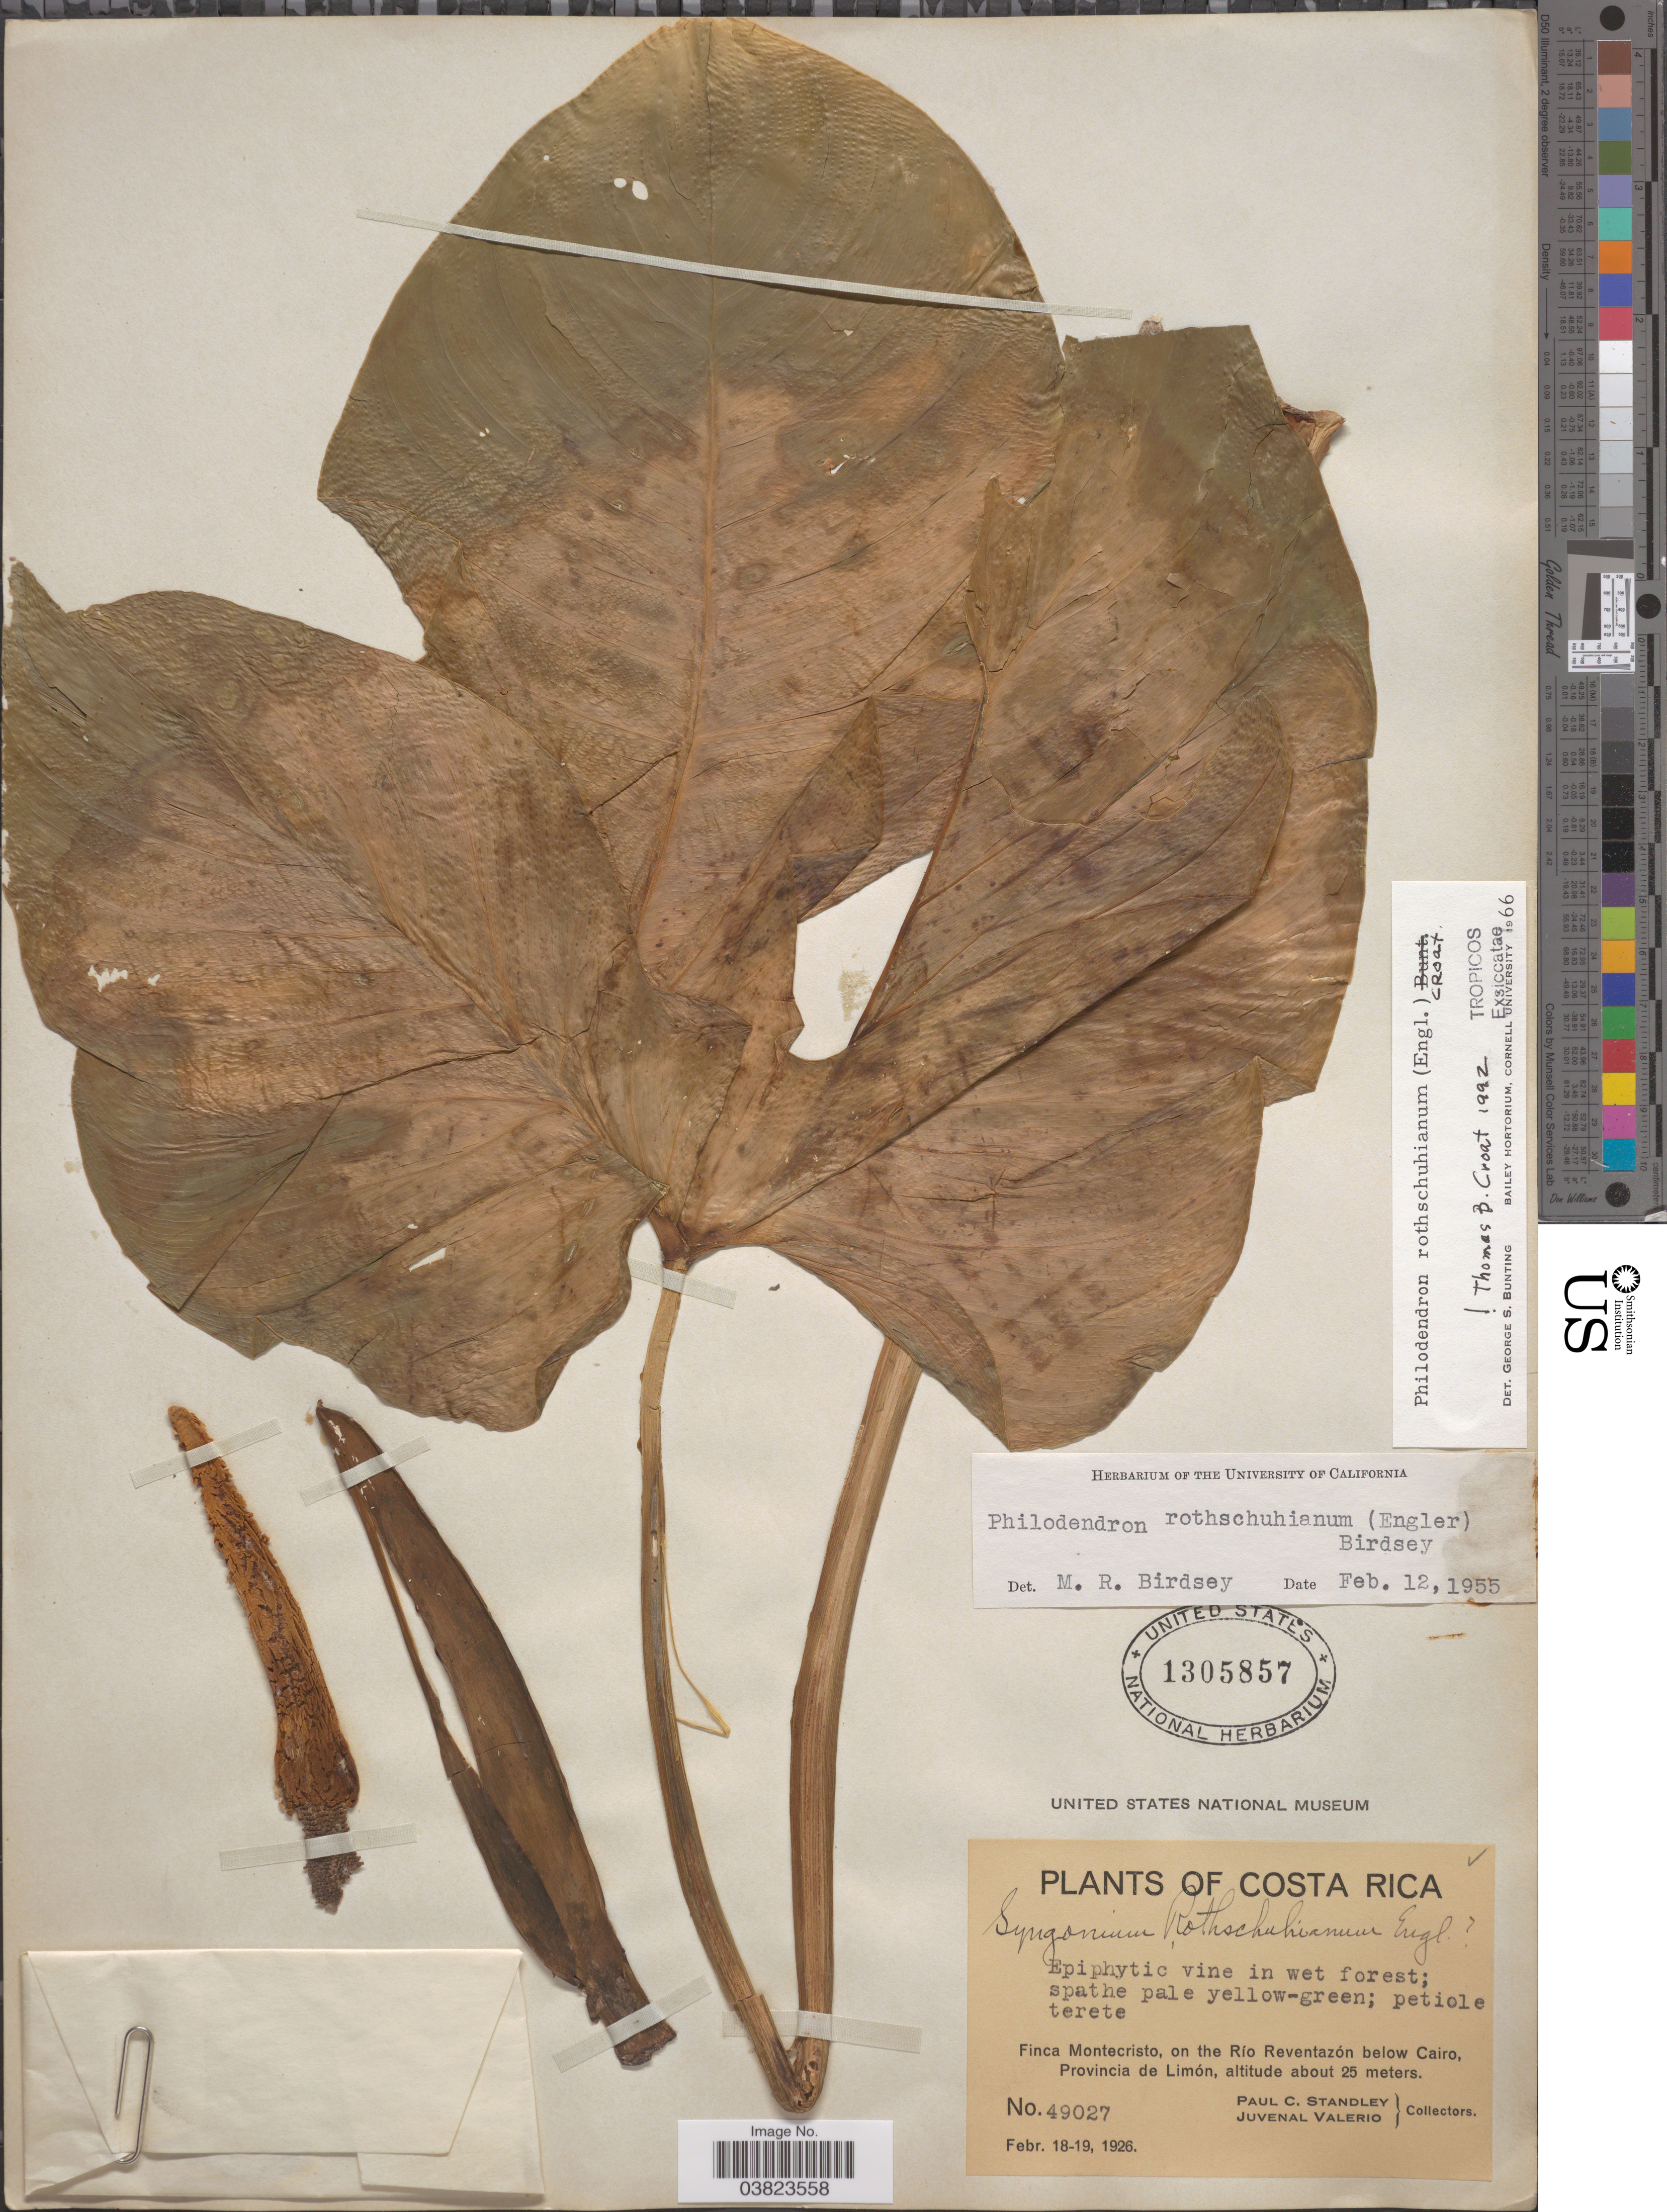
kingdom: Plantae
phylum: Tracheophyta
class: Liliopsida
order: Alismatales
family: Araceae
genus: Philodendron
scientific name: Philodendron rothschuhianum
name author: (Engl.) Croat & Grayum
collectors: P. C. Standley & J. Valerio R.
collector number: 49027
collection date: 1926-02-18/1926-02-19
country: Costa Rica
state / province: Limón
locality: Finca Montecristo, on the Río Reventazón, below Cairo.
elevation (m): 25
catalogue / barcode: US 1305857